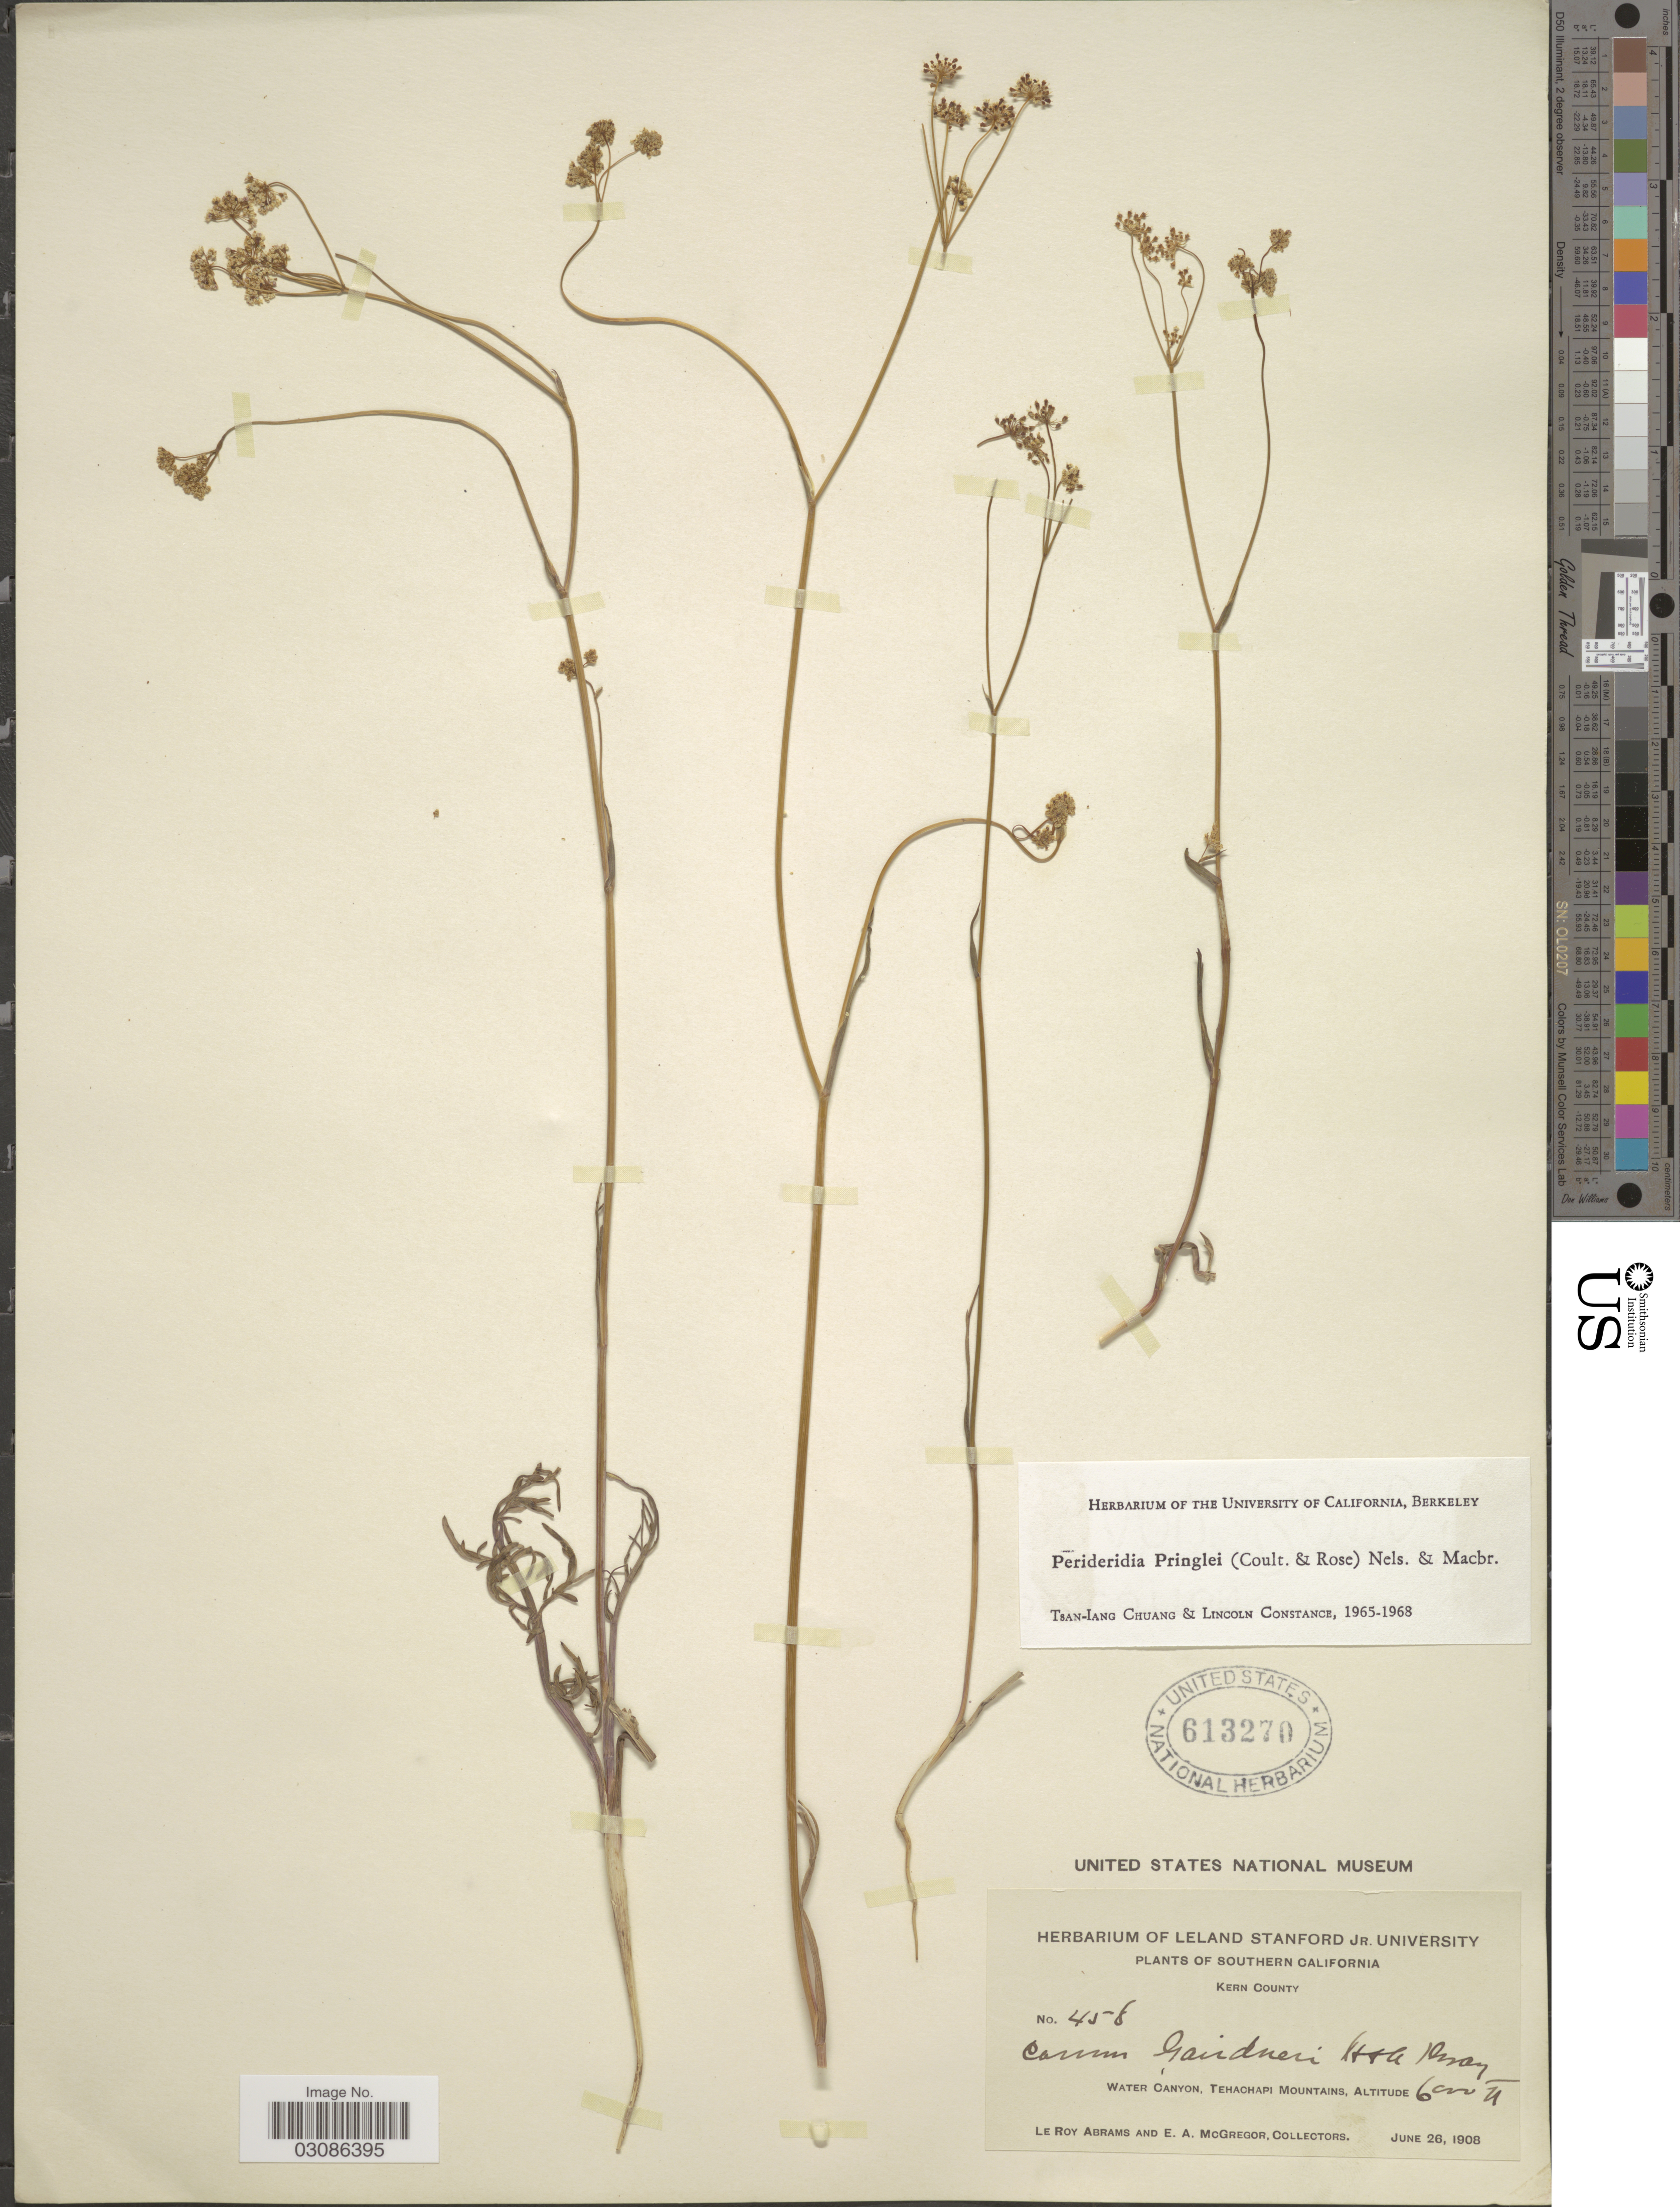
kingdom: Plantae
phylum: Tracheophyta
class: Magnoliopsida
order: Apiales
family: Apiaceae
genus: Perideridia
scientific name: Perideridia pringlei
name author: (J.M. Coult. & Rose) A. Nelson & J.F. Macbr.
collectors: L. Abrams & E. A. McGregor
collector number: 458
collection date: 1908-06-26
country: United States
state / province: California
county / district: Kern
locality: Southern California, Kern County, Water Canyon, Tehachapi Mountains.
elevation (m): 1829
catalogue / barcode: US 613270